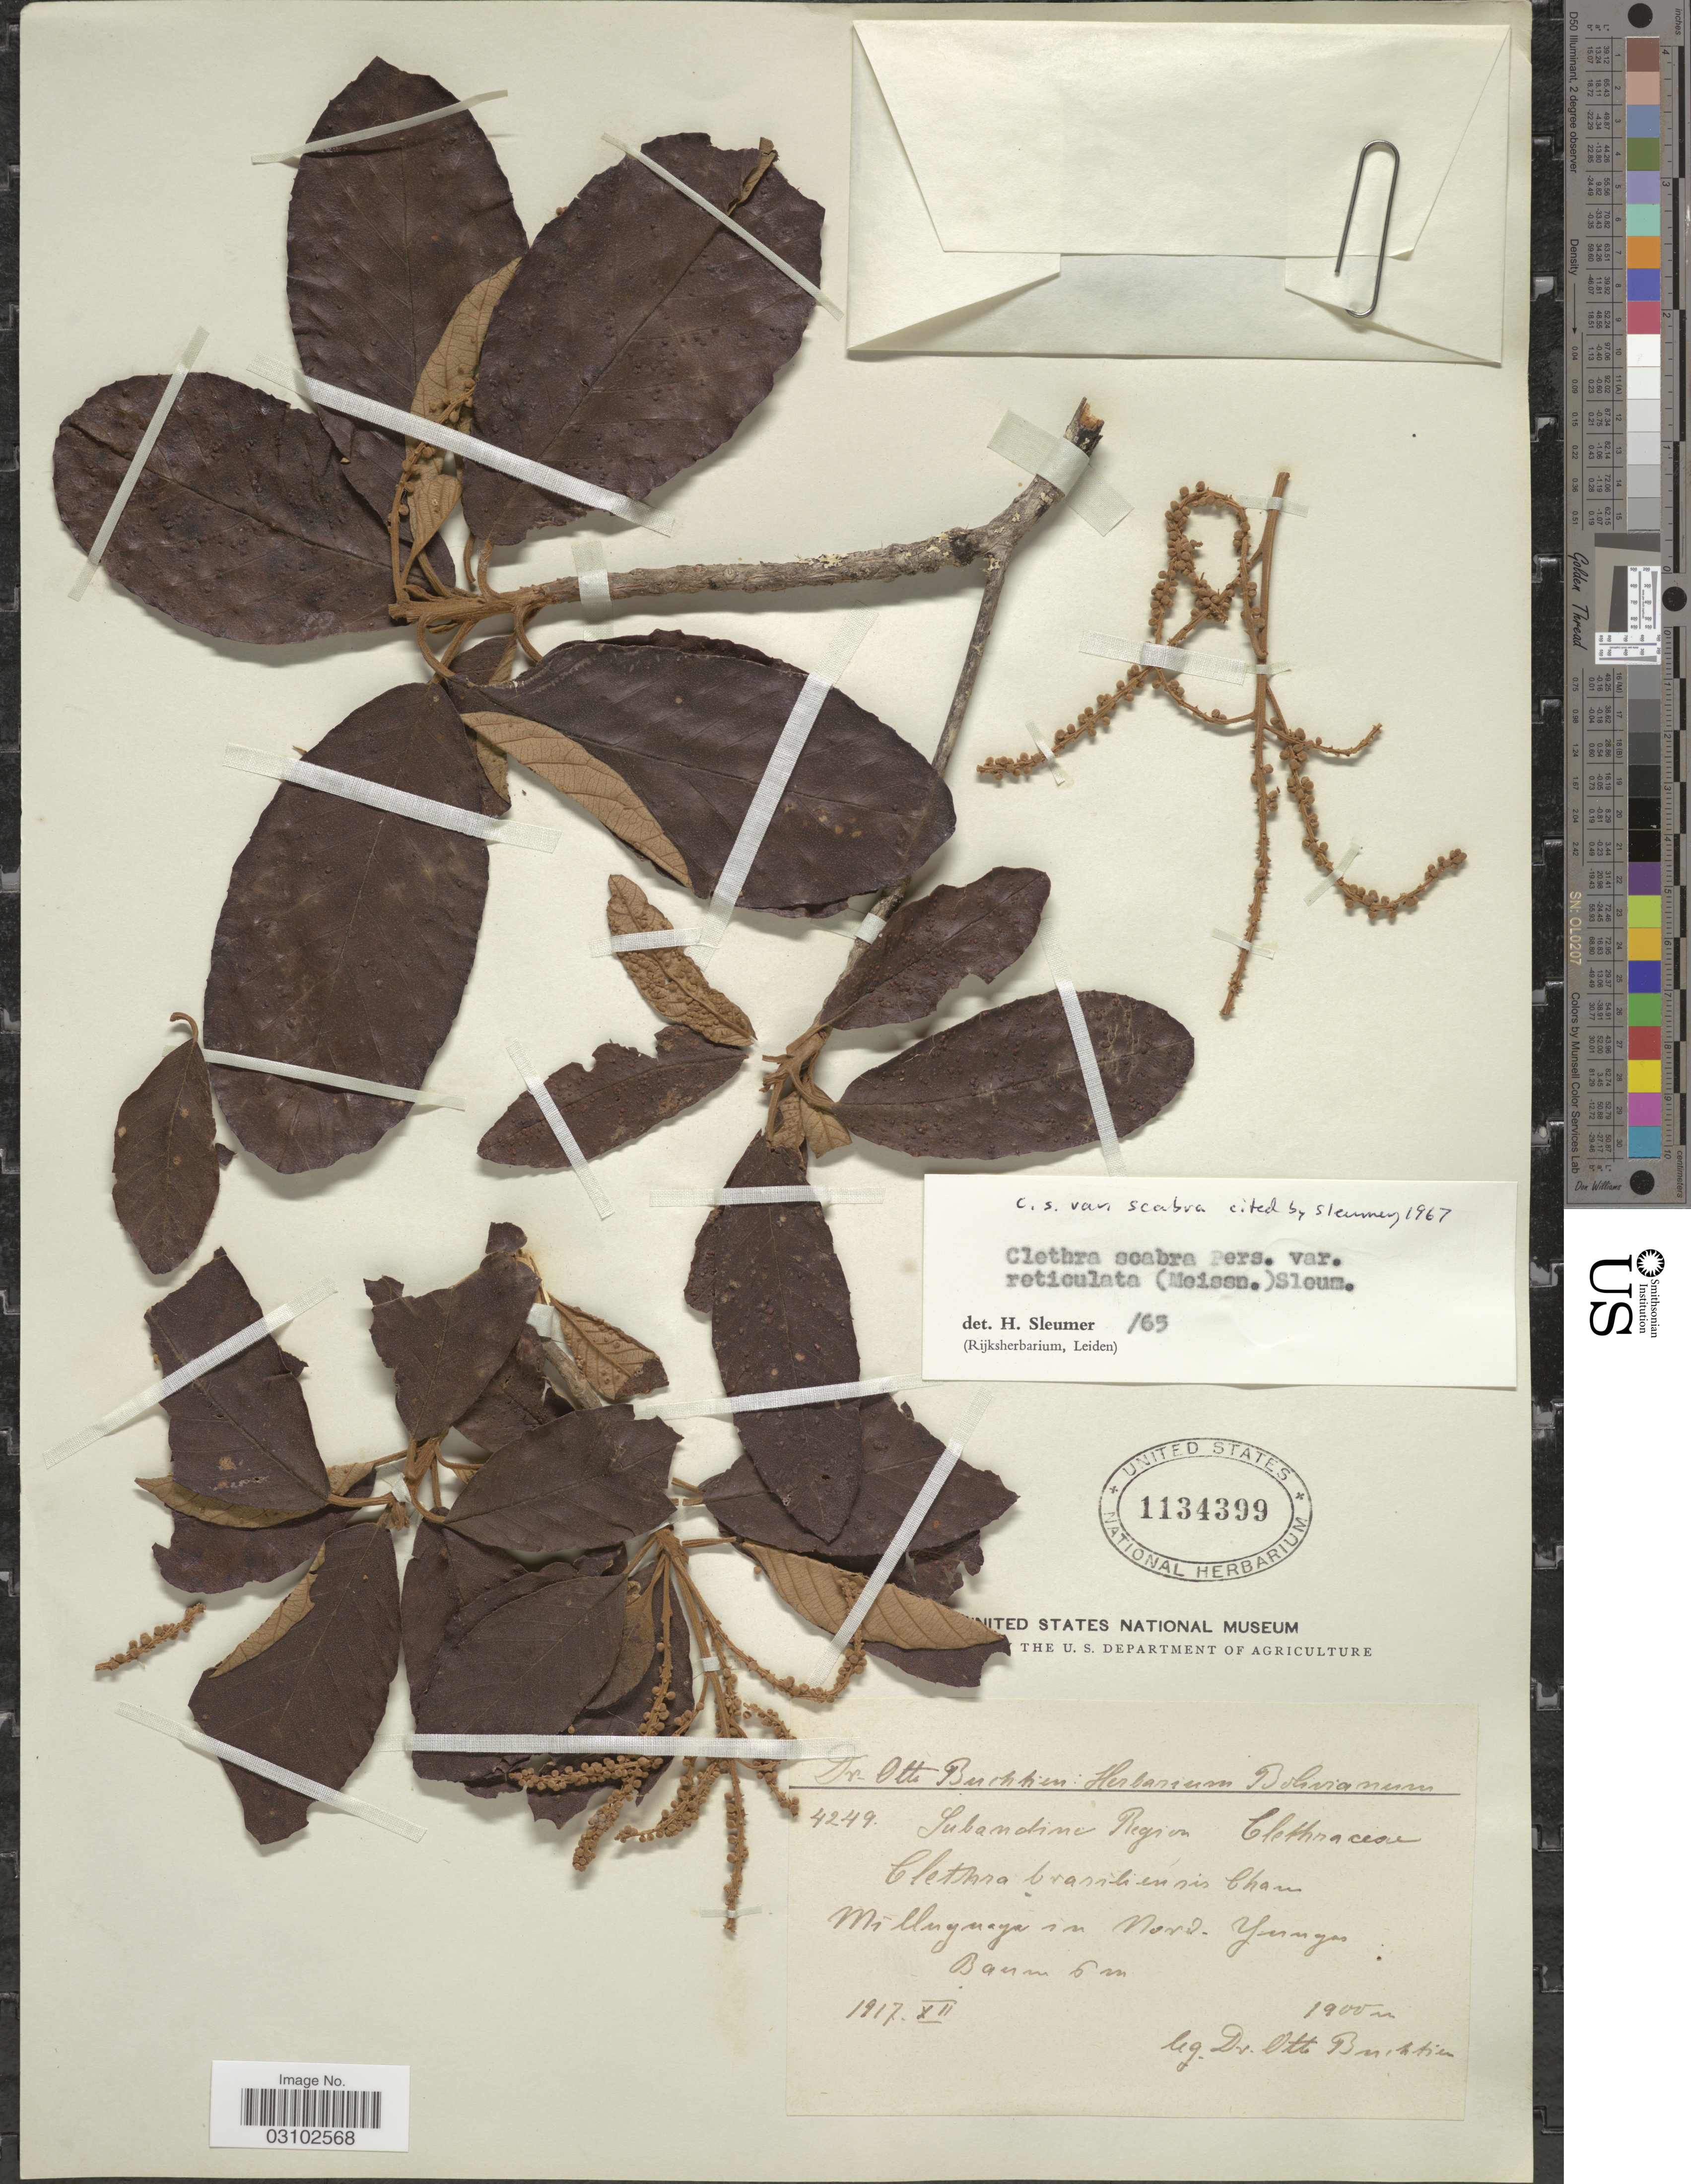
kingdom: Plantae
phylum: Tracheophyta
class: Magnoliopsida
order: Ericales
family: Clethraceae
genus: Clethra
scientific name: Clethra scabra var. scabra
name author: Pers.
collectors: O. Buchtien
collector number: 4249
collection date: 1917-12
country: Bolivia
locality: Milluguaya in Nord-Yungas.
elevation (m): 1900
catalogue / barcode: US 1134399